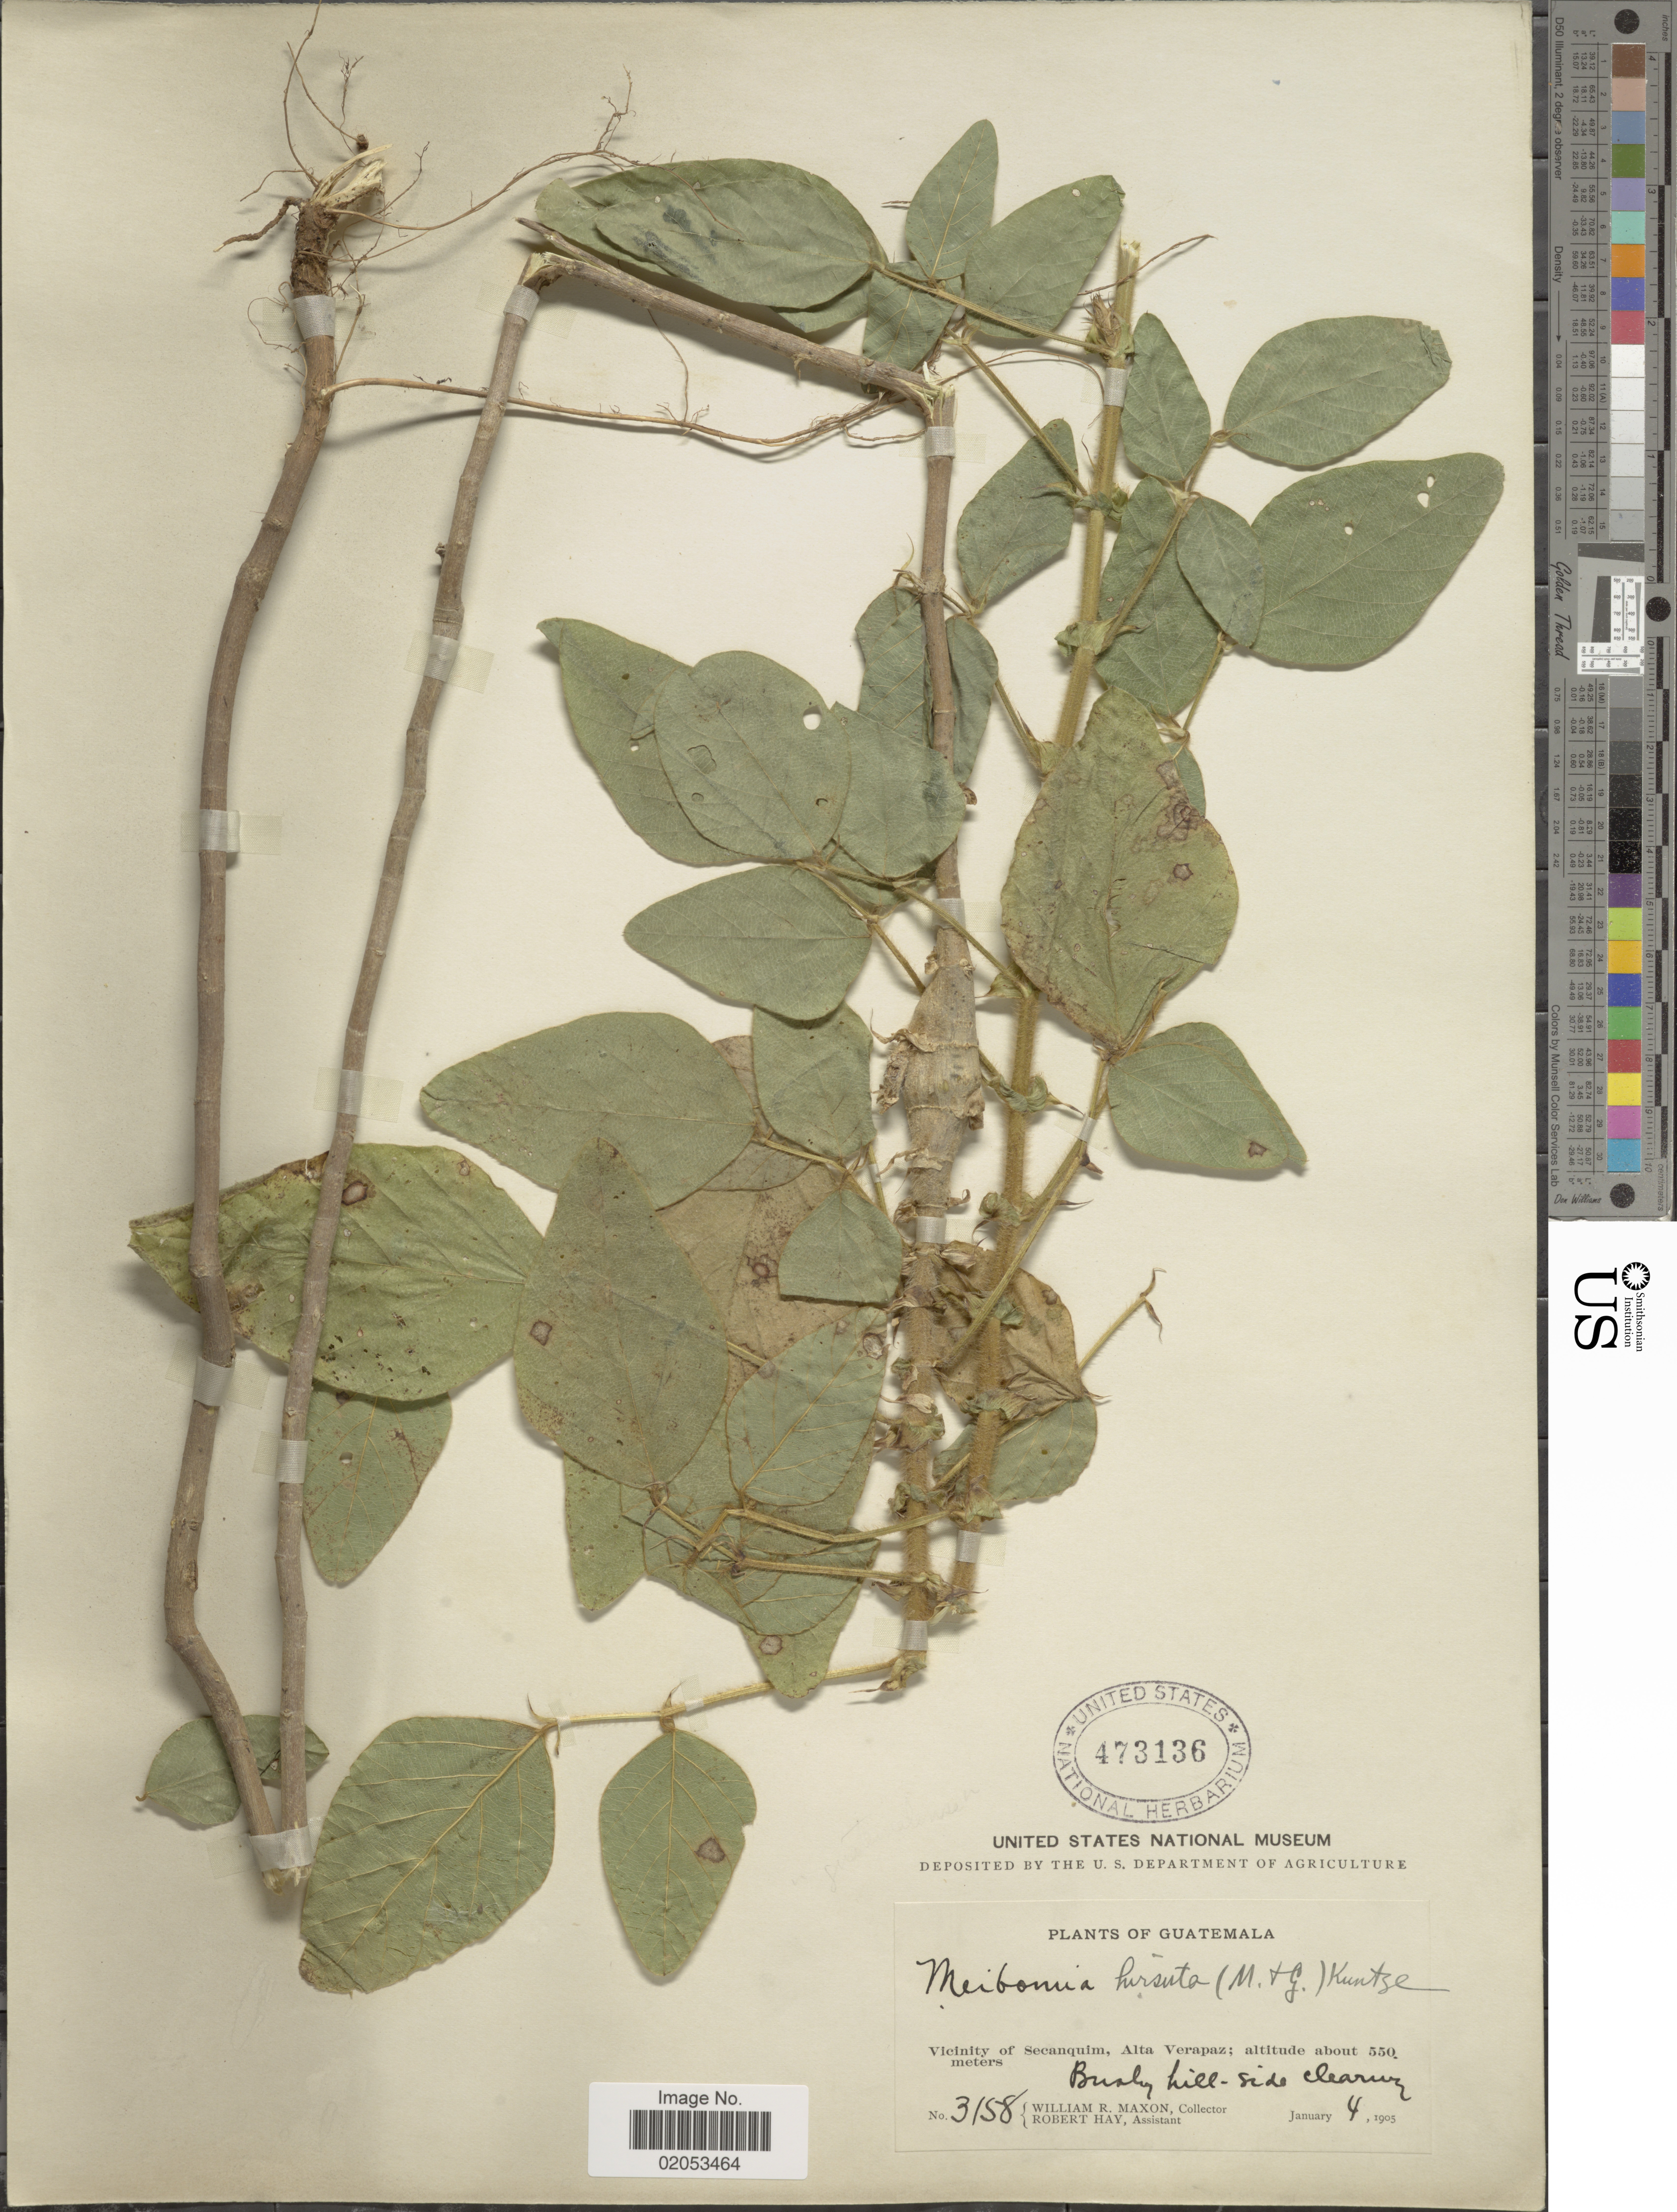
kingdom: Plantae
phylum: Tracheophyta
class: Magnoliopsida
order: Fabales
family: Fabaceae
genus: Desmodium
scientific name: Desmodium hirsutum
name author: M. Martens & Galeotti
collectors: W. R. Maxon & R. Hay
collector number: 3158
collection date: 1905-01-04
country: Guatemala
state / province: Alta Verapaz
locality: Vicinity of Secanquim, Brushy hill-side clearing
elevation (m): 550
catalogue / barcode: US 473136